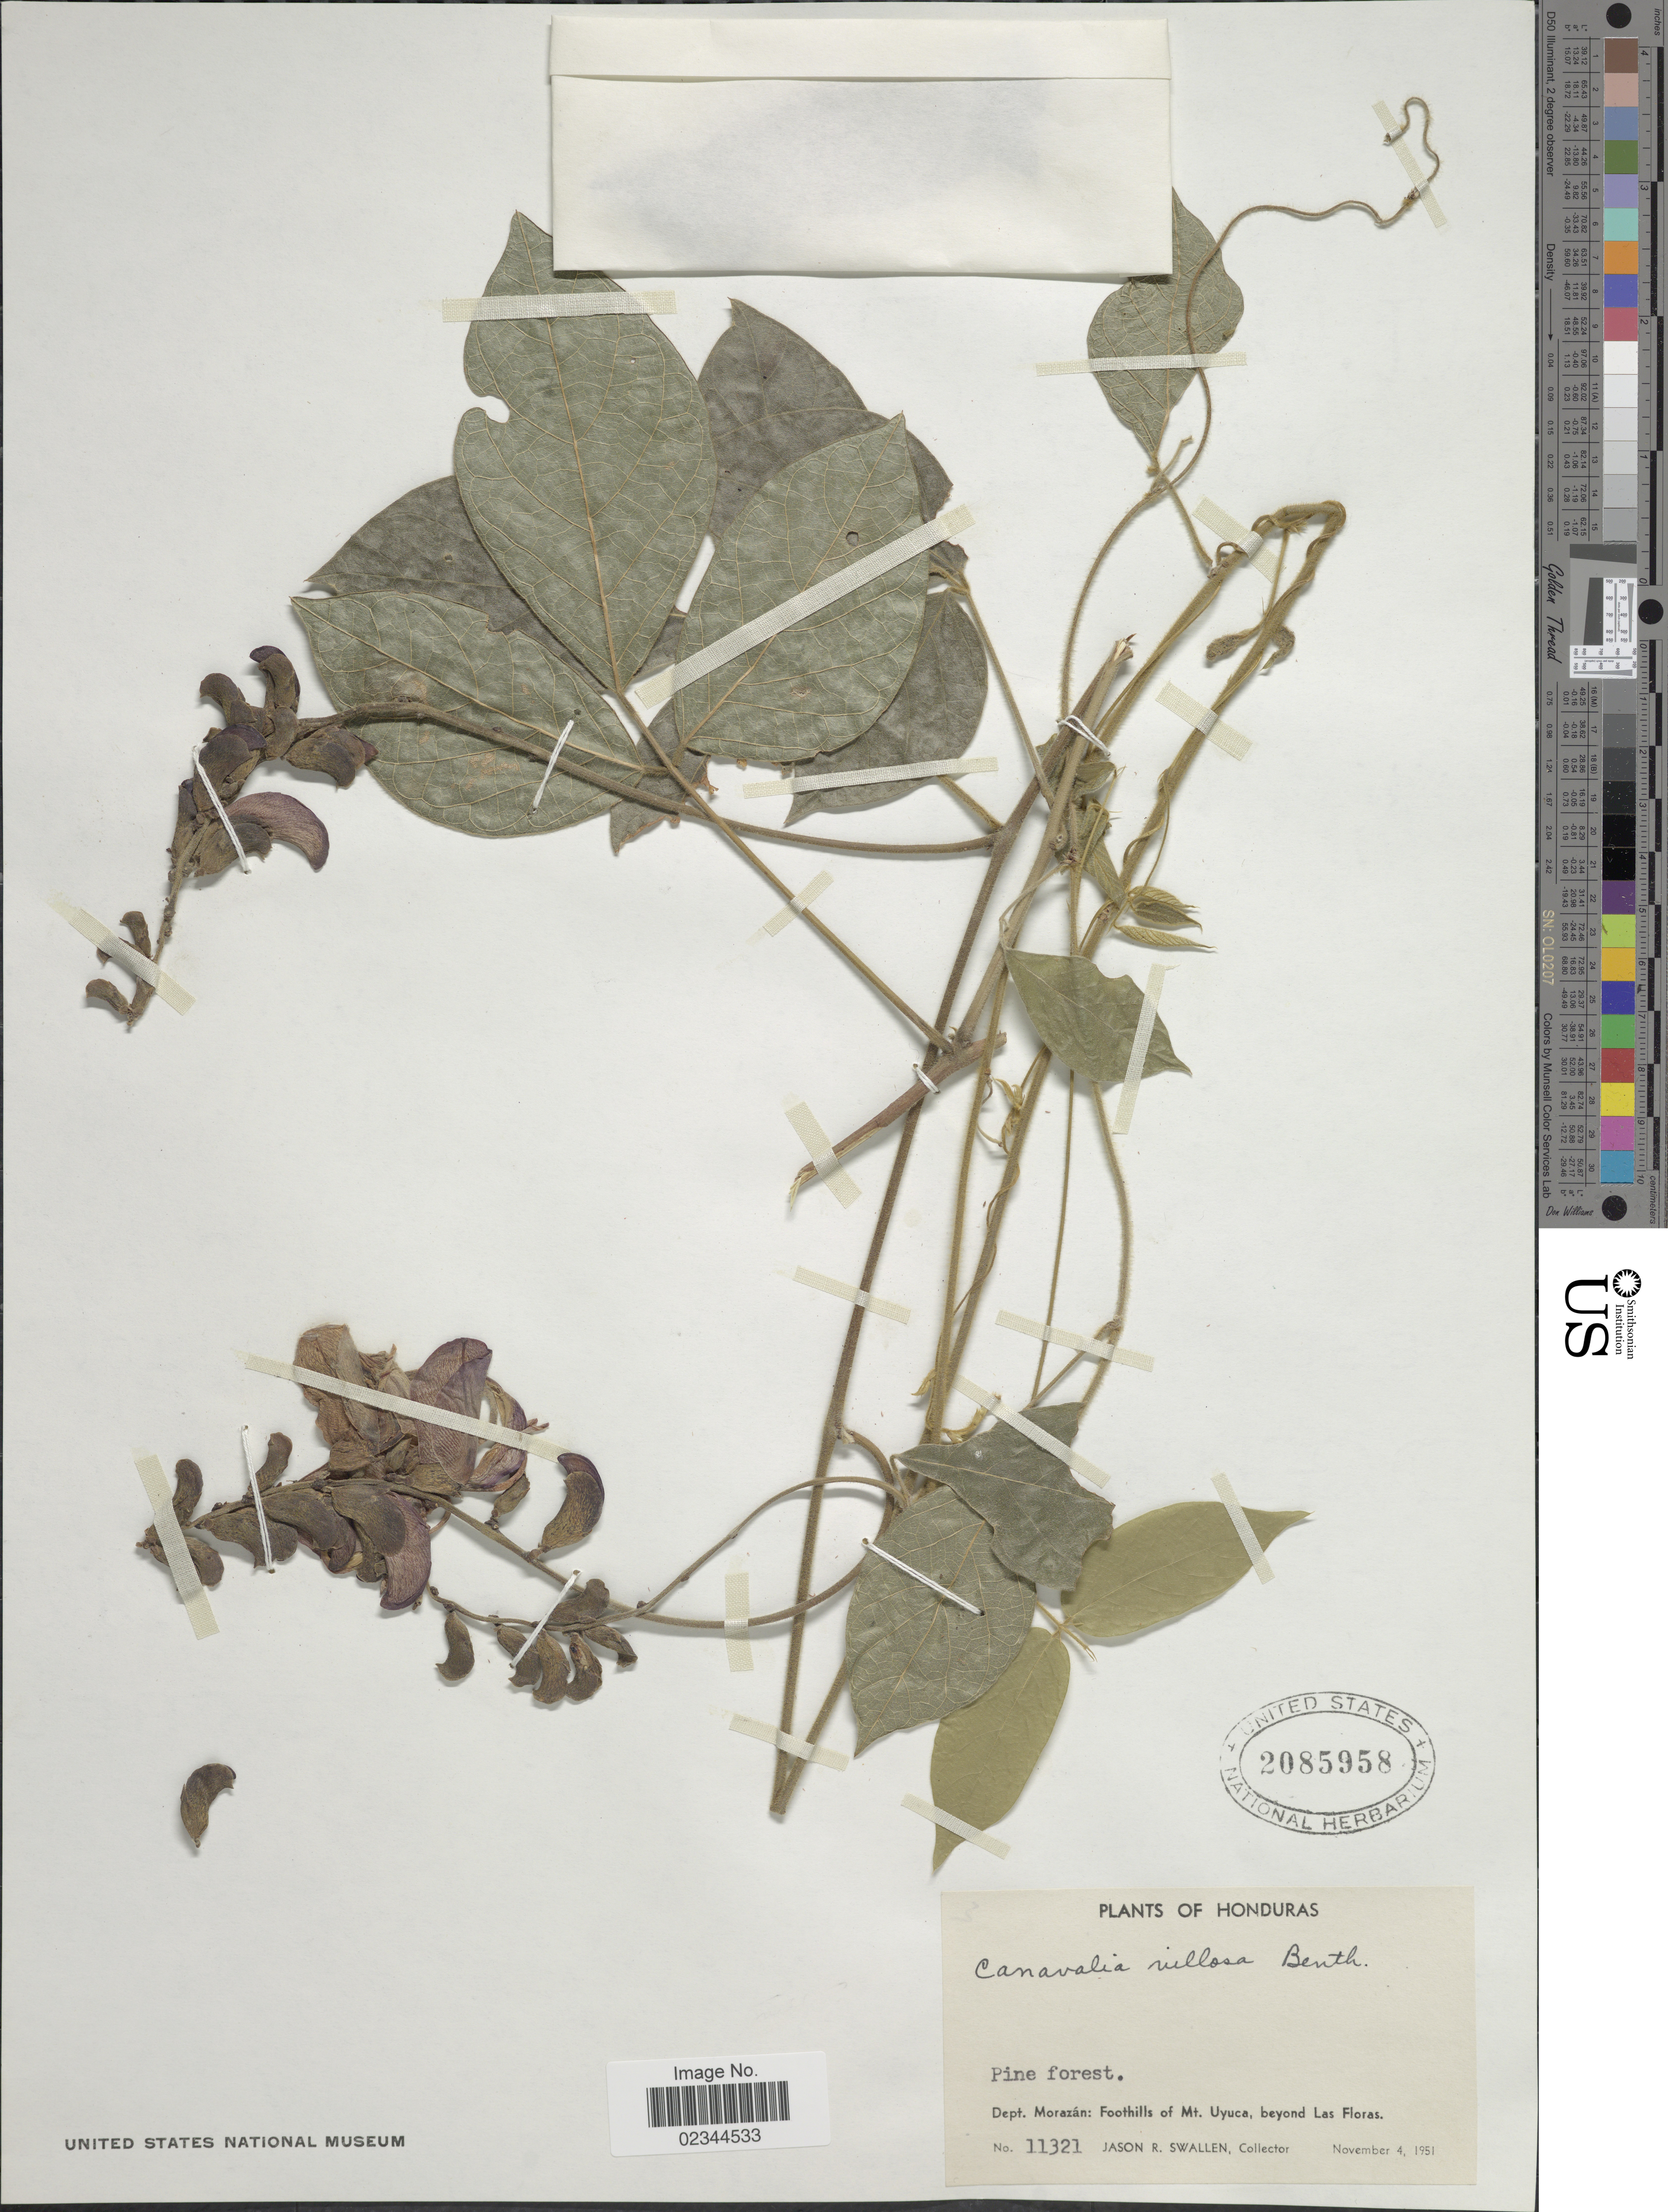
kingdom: Plantae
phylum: Tracheophyta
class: Magnoliopsida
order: Fabales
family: Fabaceae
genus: Canavalia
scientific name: Canavalia villosa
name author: Benth.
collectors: J. R. Swallen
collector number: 11321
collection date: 1951-11-04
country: Honduras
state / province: Fco. Morazán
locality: Dept. Morazan, foothills of Mt. Uyuca, beyond Las Floras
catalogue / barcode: US 2085958